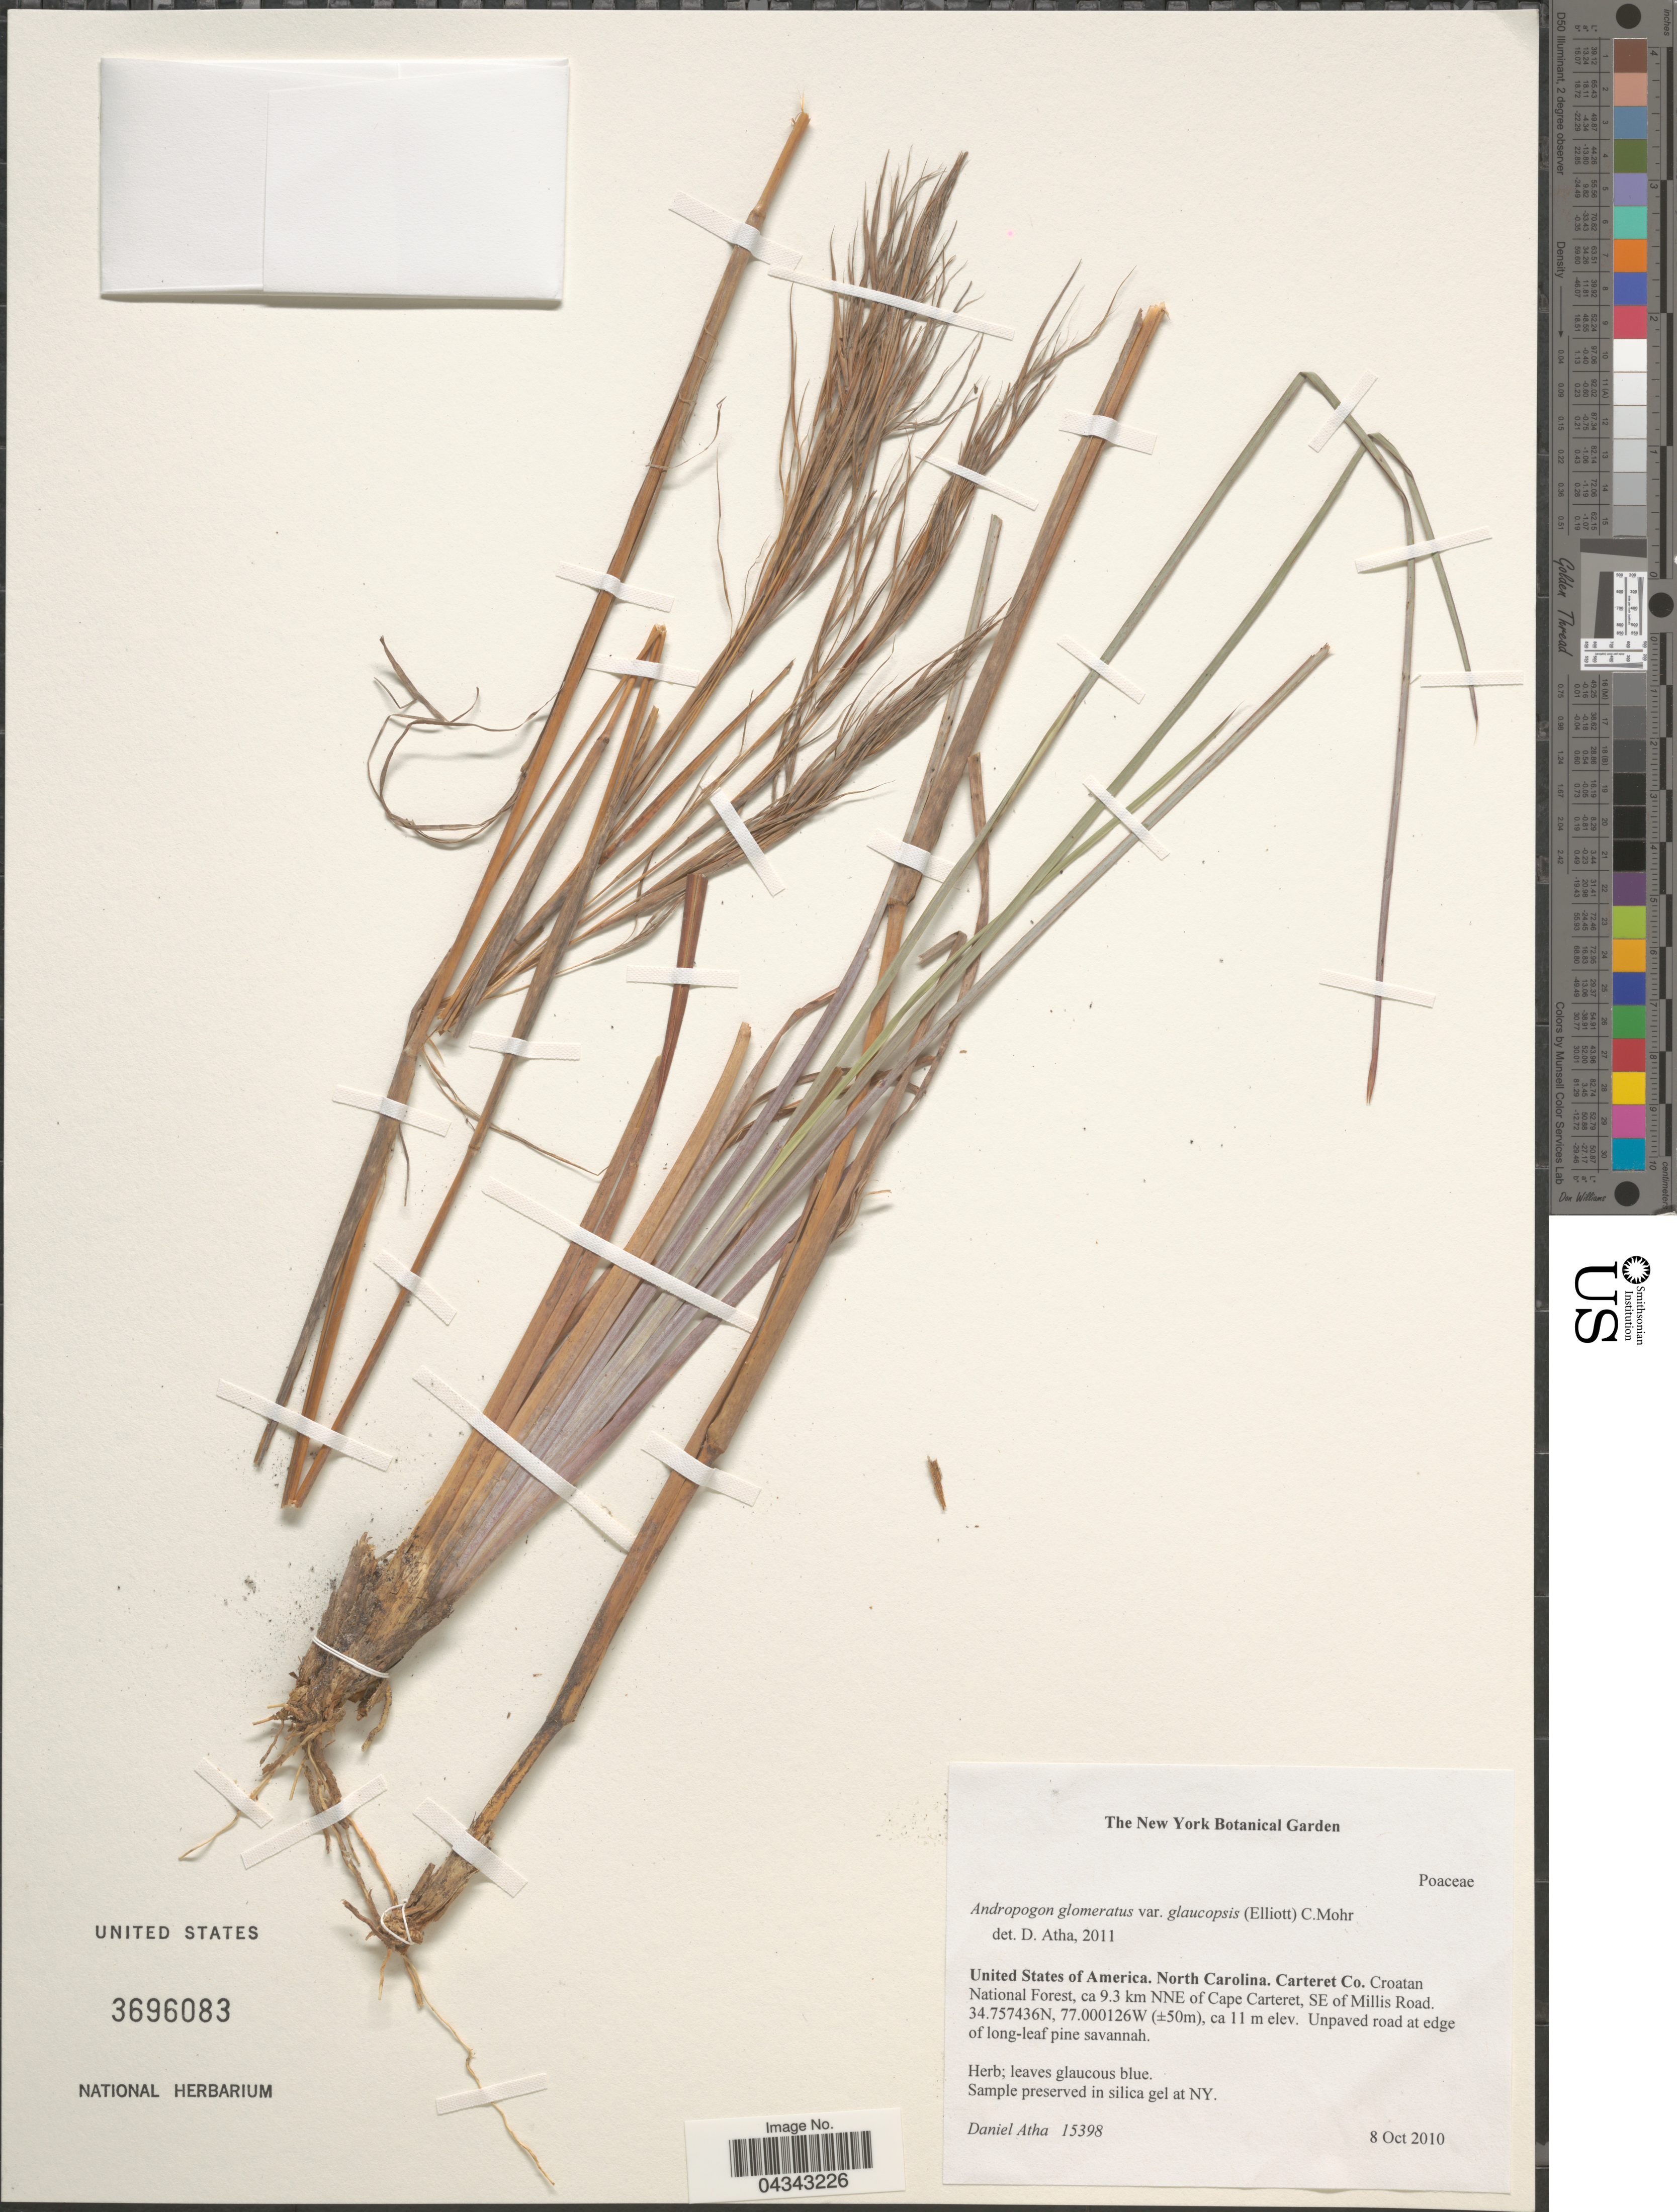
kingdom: Plantae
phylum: Tracheophyta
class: Liliopsida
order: Poales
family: Poaceae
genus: Andropogon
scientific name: Andropogon glomeratus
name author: (Walter) Britton, Stearns & Poggenb.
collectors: D. Atha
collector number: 15398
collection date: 2010-10-08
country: United States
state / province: North Carolina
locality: Carteret Co, Croatan National forest, ca. 9.3 km NNE of Cape Carteret, SE of Millis Road.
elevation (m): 11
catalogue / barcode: US 3696083